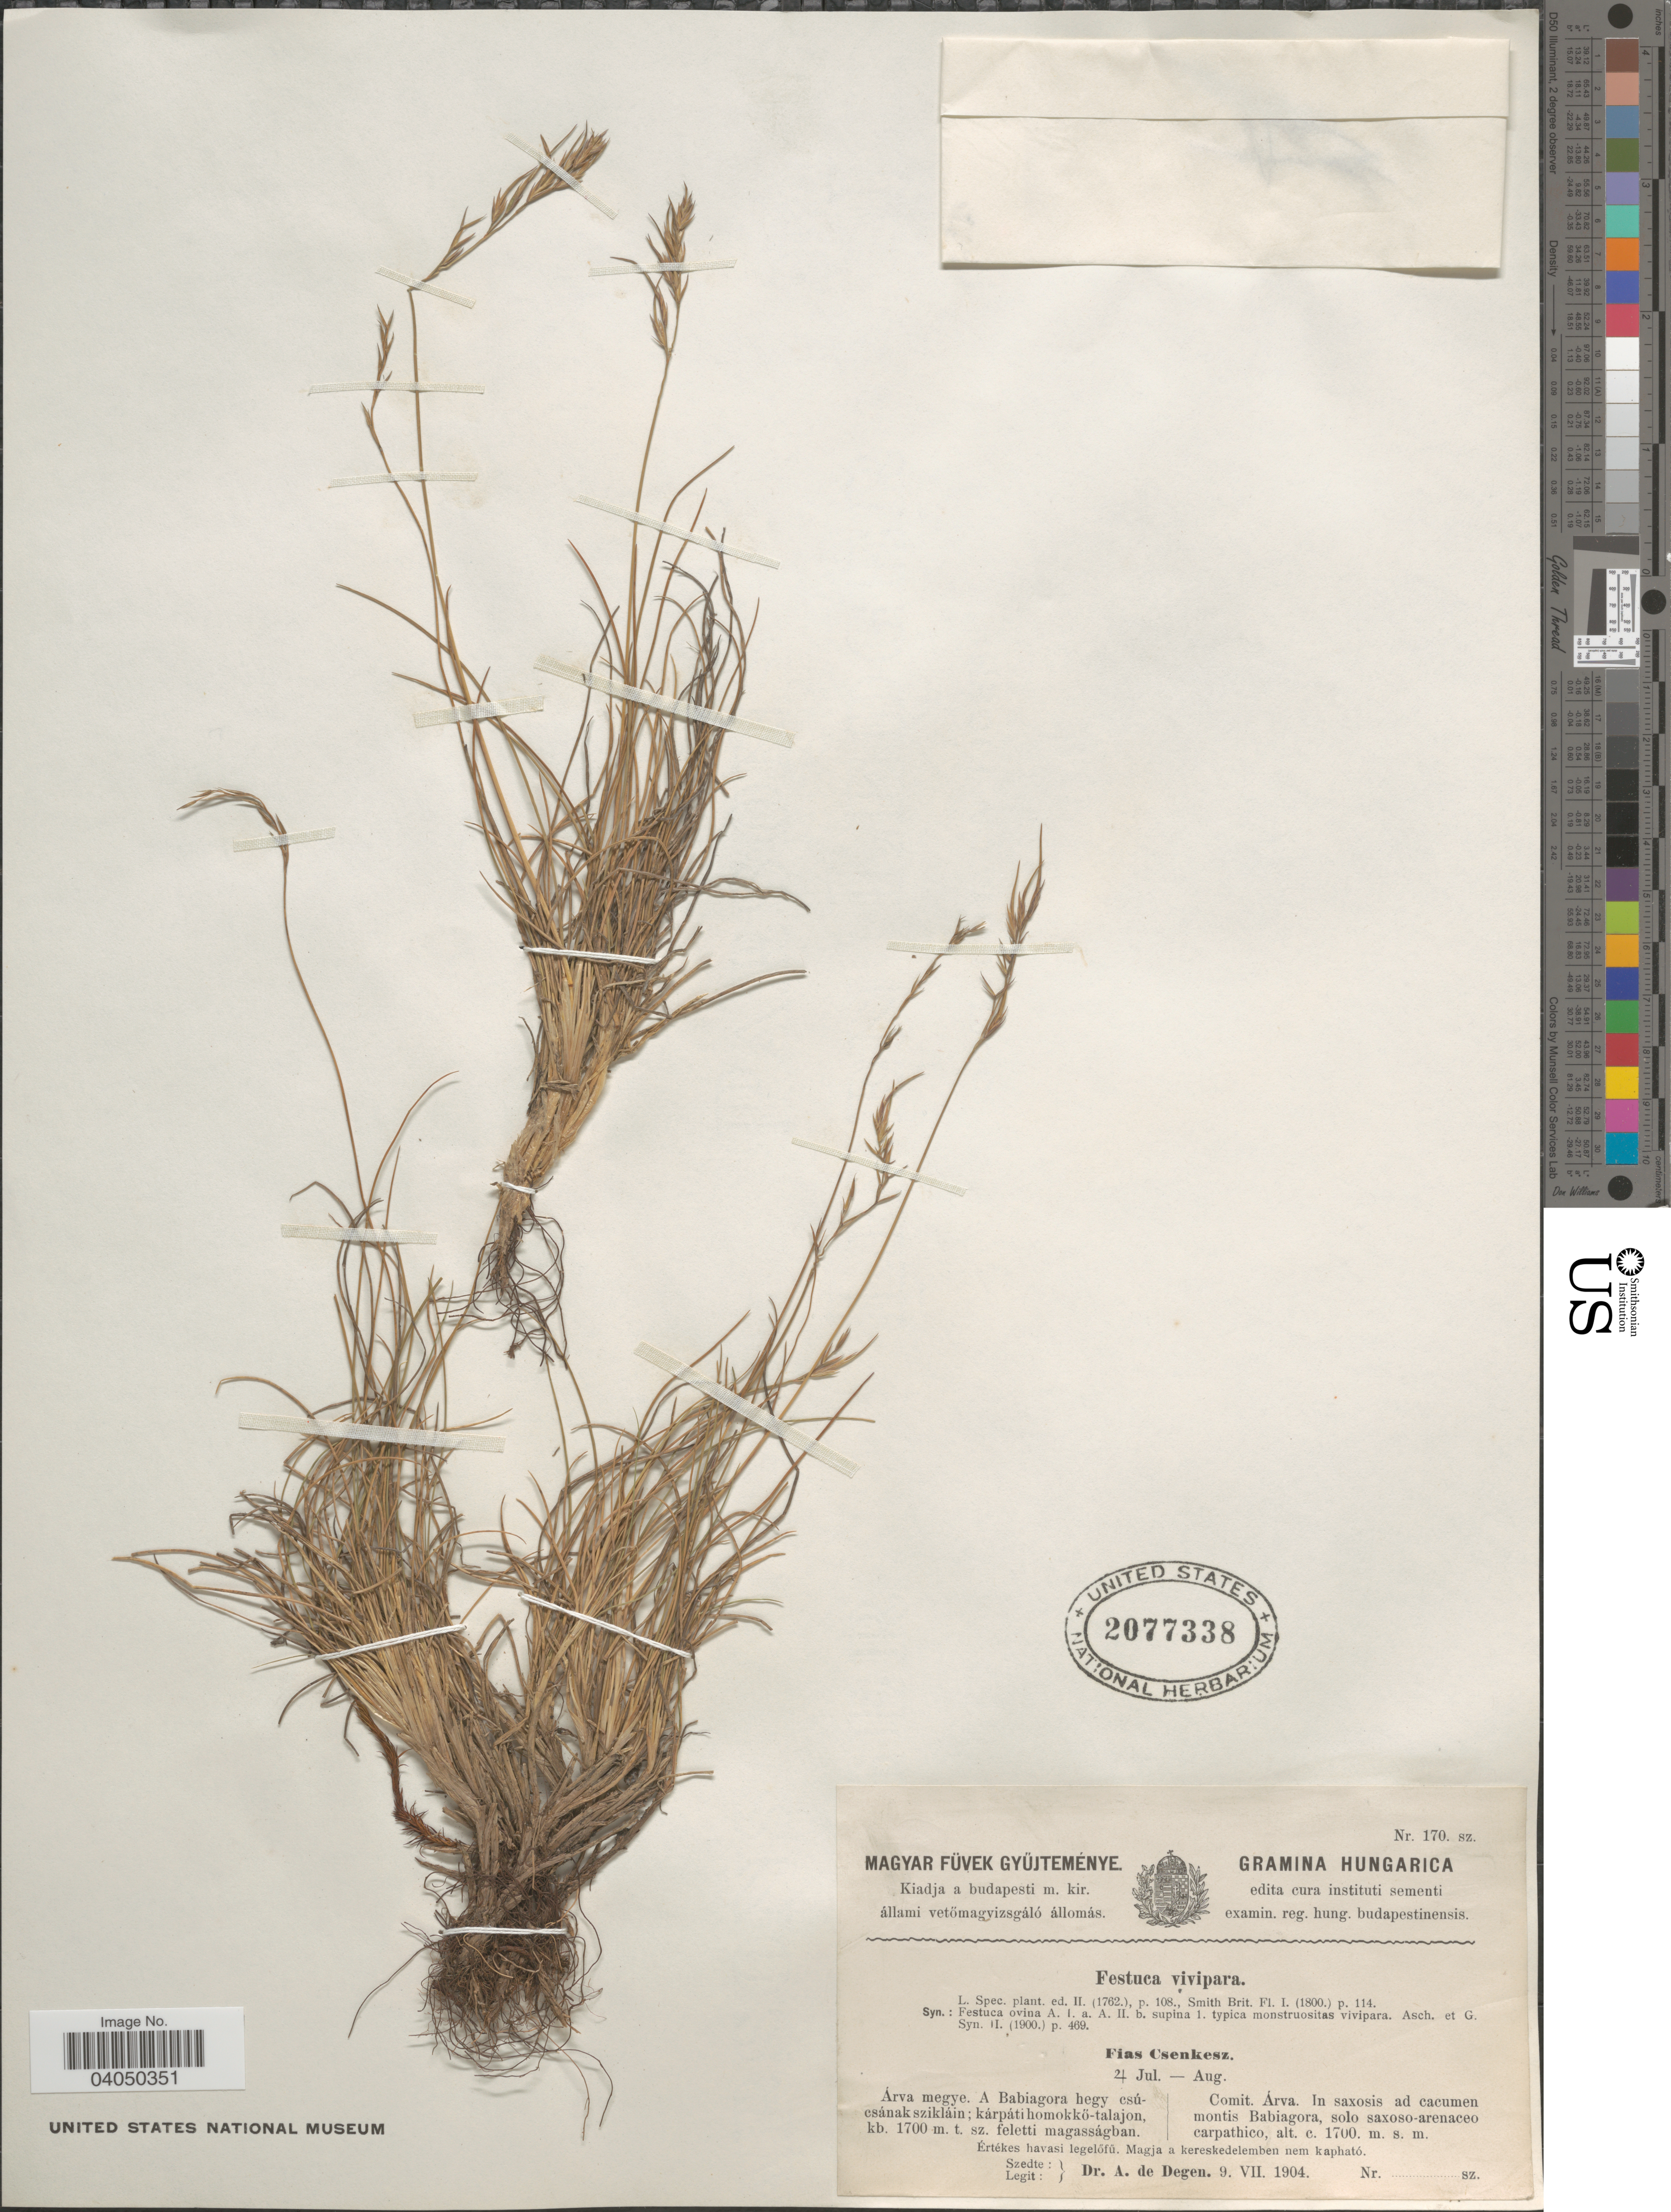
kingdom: Plantae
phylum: Tracheophyta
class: Liliopsida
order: Poales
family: Poaceae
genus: Festuca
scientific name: Festuca vivipara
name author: (L.) Sm.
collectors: A. Degen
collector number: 170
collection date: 1904-07-09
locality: Comit. Árva. In saxosis ad cacumen montis Babiagora, solo saxoso-arenaceo carpathico.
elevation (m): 1700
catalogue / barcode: US 2077338